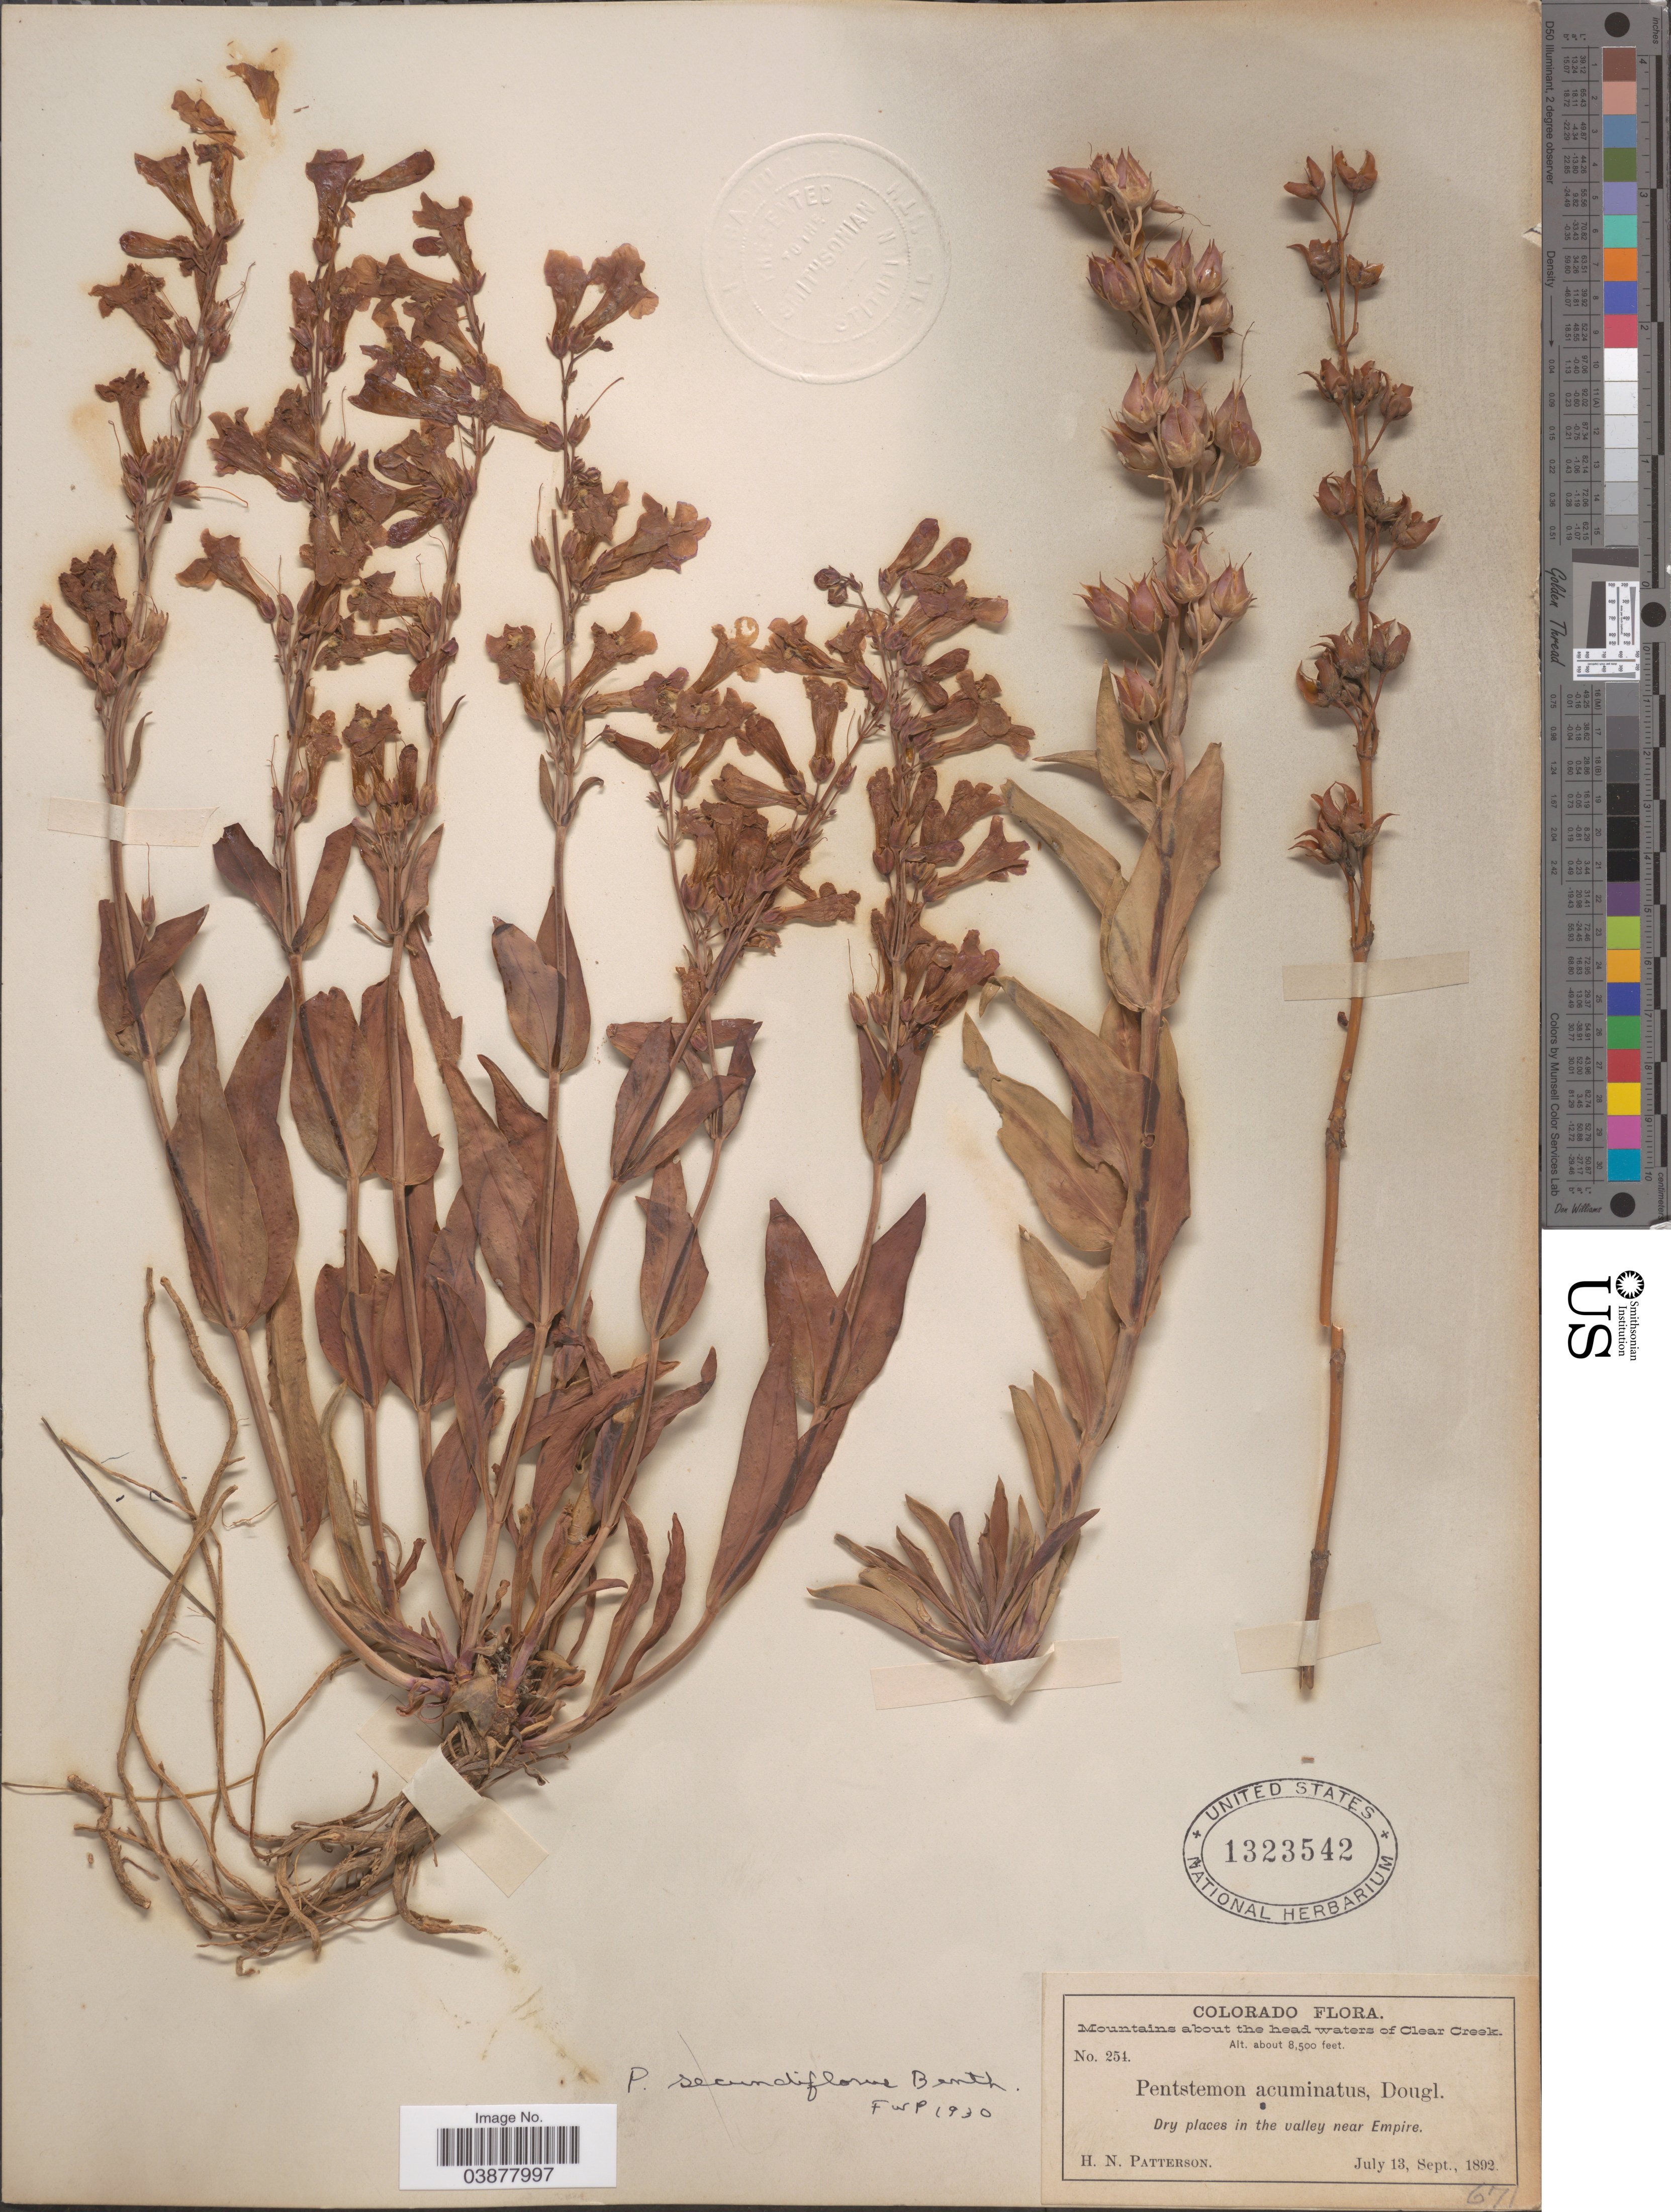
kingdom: Plantae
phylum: Tracheophyta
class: Magnoliopsida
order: Lamiales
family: Plantaginaceae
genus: Penstemon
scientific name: Penstemon secundiflorus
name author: Benth.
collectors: H. N. Patterson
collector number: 254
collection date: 1892-07-13/1892-09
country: United States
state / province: Colorado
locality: Mountains about the head waters of Clear Creek. Dry places in the valley near Empire.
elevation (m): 2591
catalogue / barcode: US 1323542